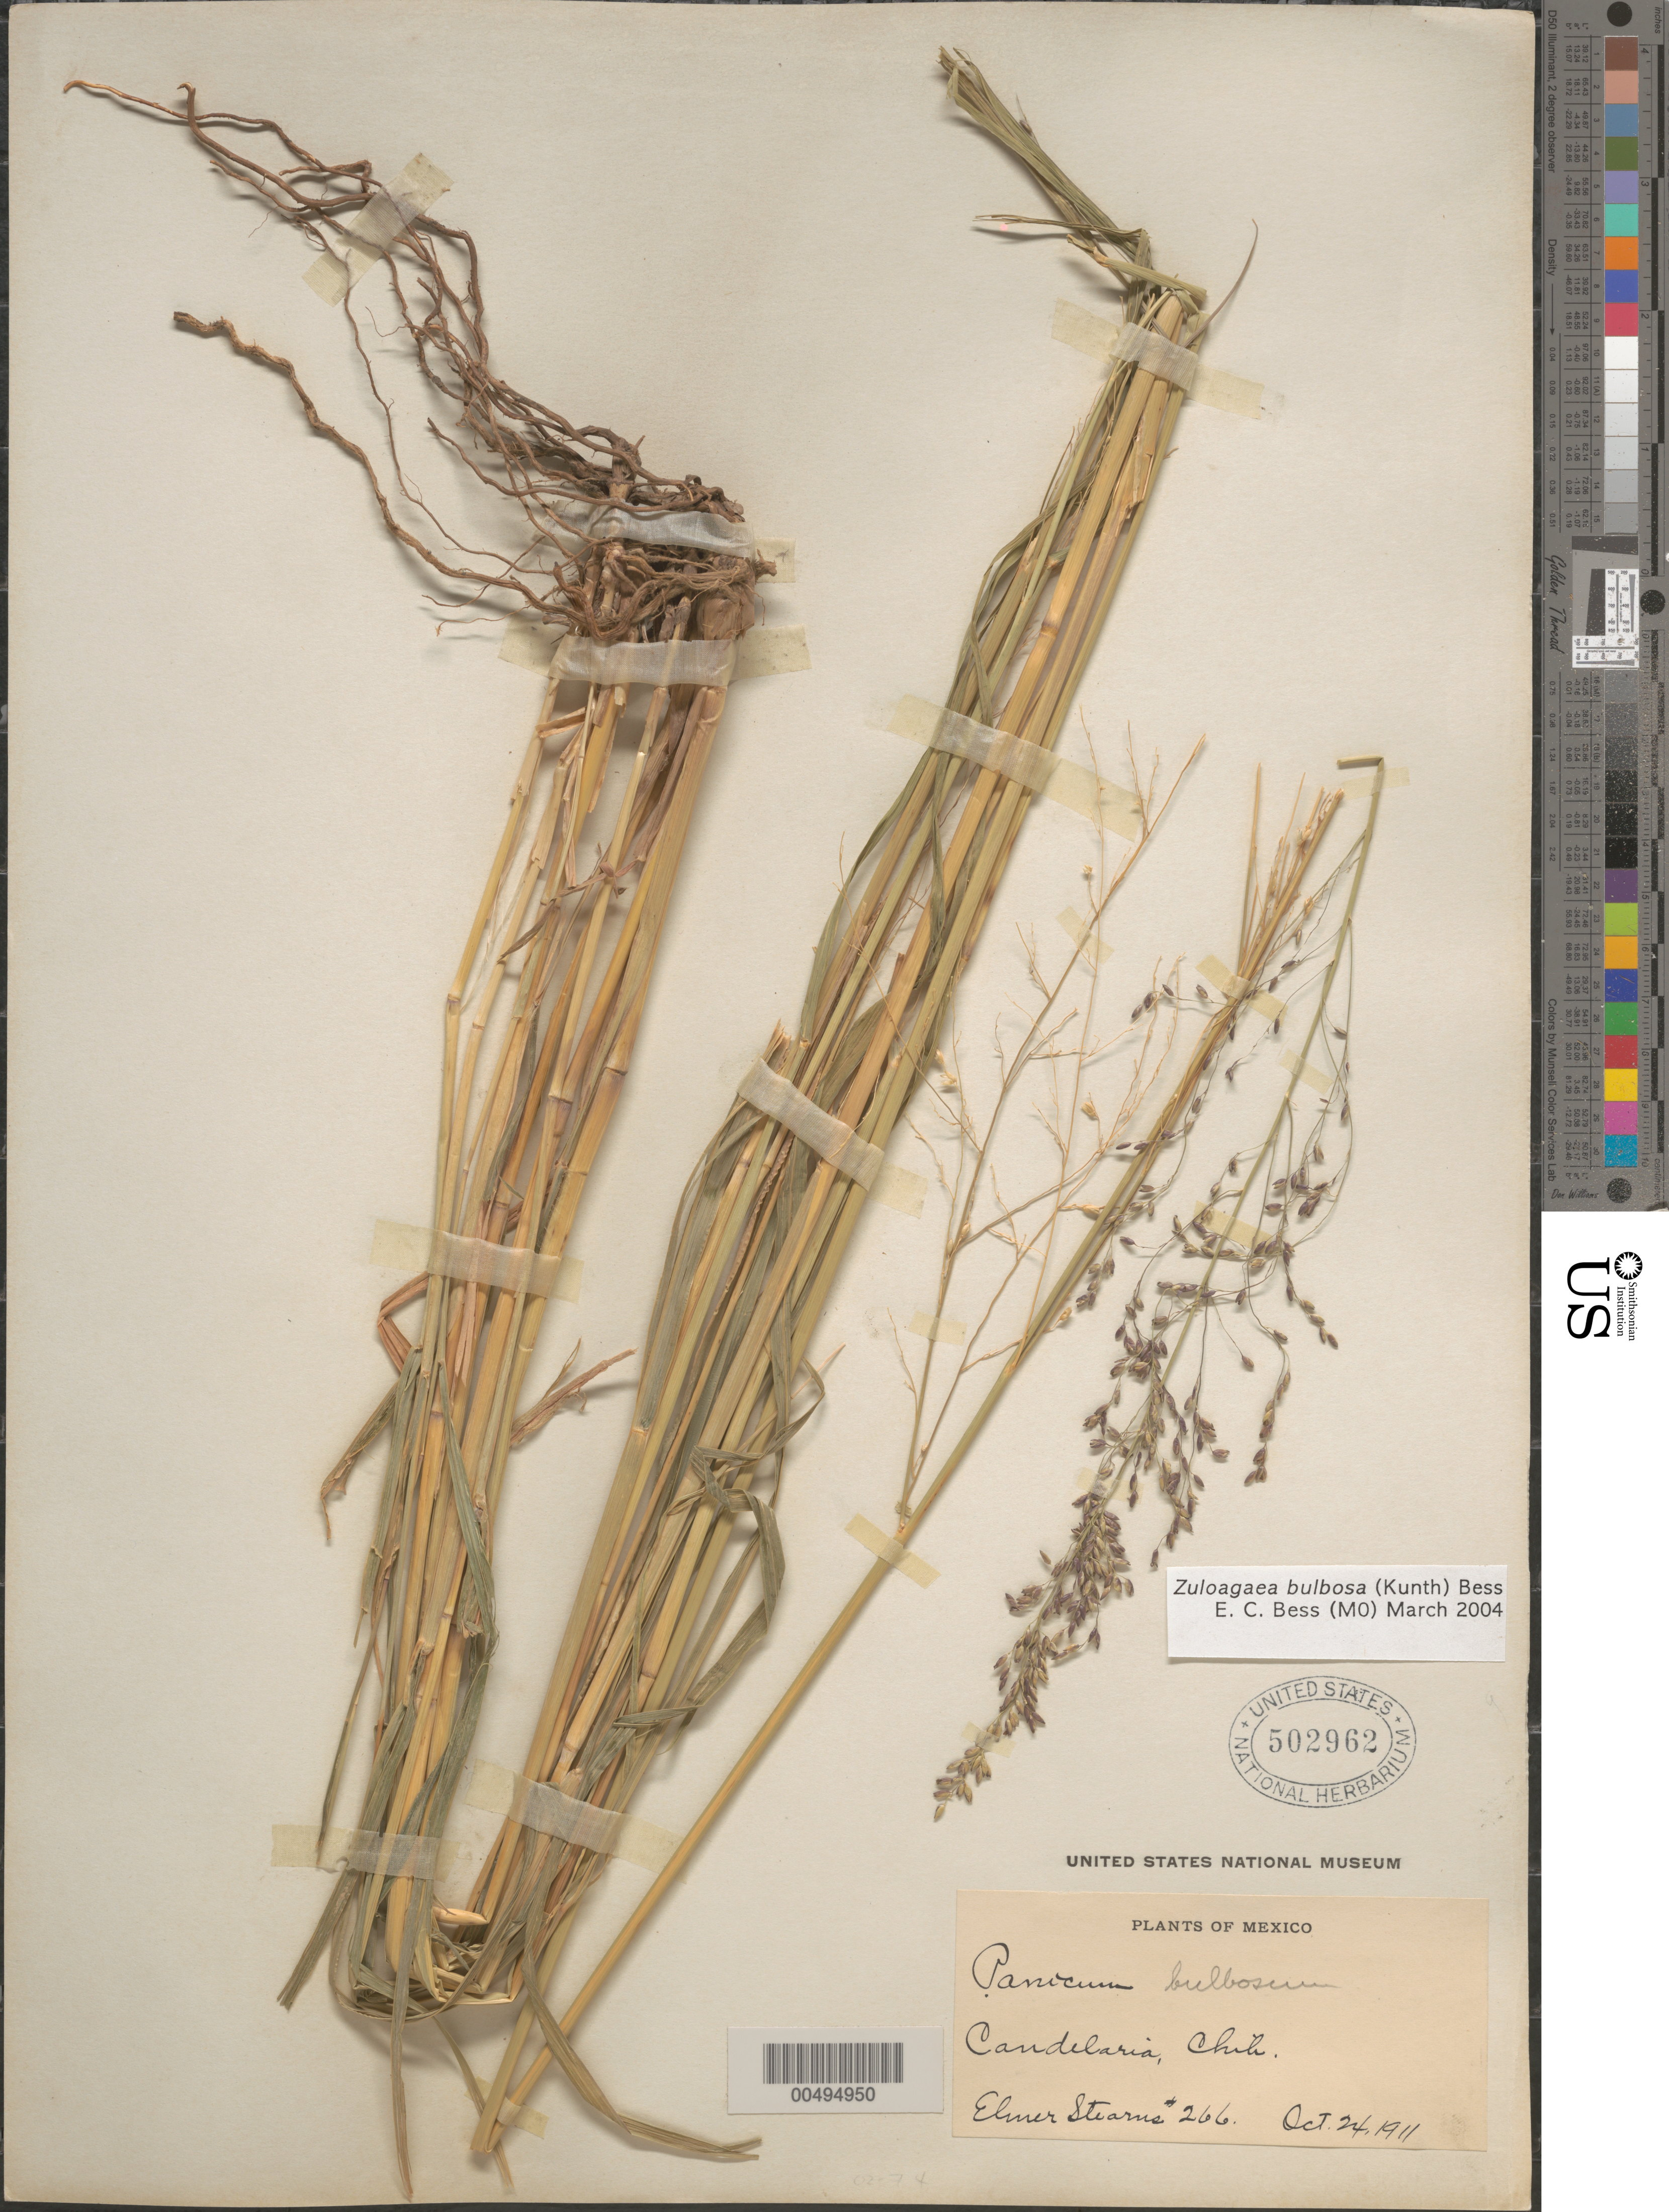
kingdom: Plantae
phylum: Tracheophyta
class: Liliopsida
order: Poales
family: Poaceae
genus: Panicum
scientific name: Panicum bulbosum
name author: Kunth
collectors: E. Stearns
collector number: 266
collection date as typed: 24 Oct 1911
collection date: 1911-10-24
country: Mexico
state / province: Chihuahua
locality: Candelaria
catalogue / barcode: US 502962